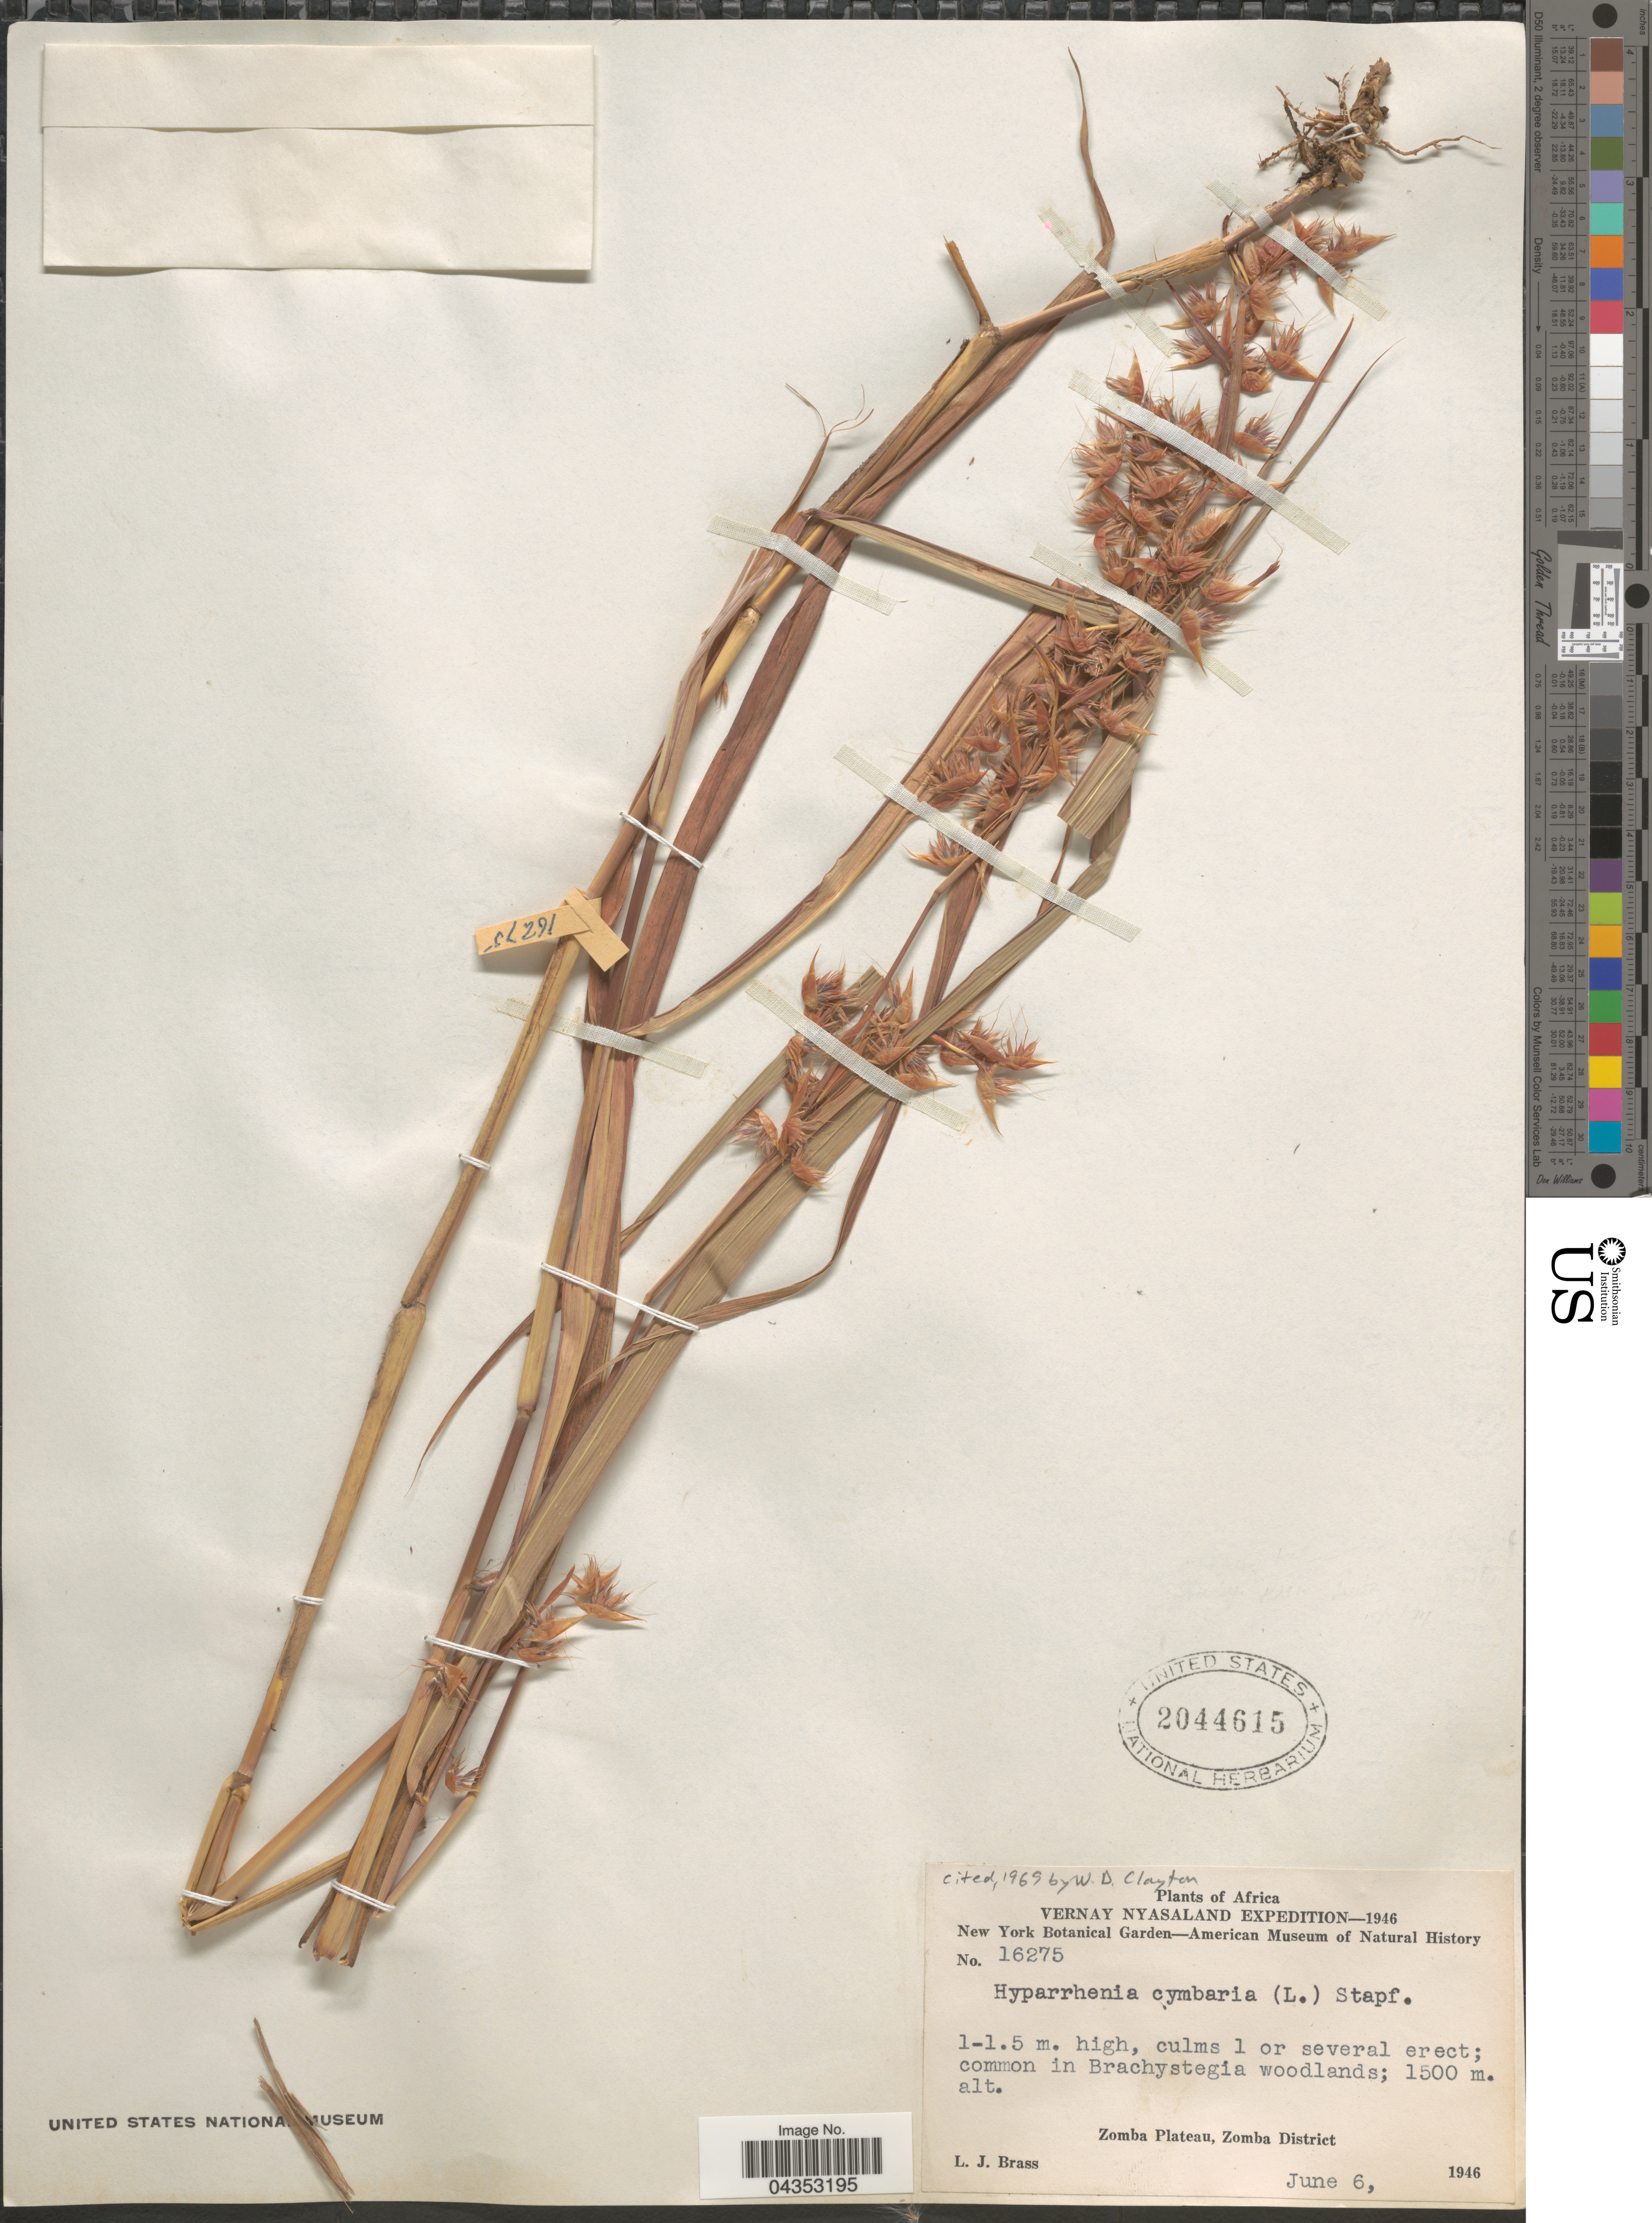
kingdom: Plantae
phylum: Tracheophyta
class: Liliopsida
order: Poales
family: Poaceae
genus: Hyparrhenia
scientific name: Hyparrhenia cymbaria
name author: (L.) Stapf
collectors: L. J. Brass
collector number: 16275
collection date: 1946-06-06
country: Malawi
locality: Vernay Nyasaland Expedition-1946. Zomba Plateau, Zomba District.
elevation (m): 1500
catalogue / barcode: US 2044615